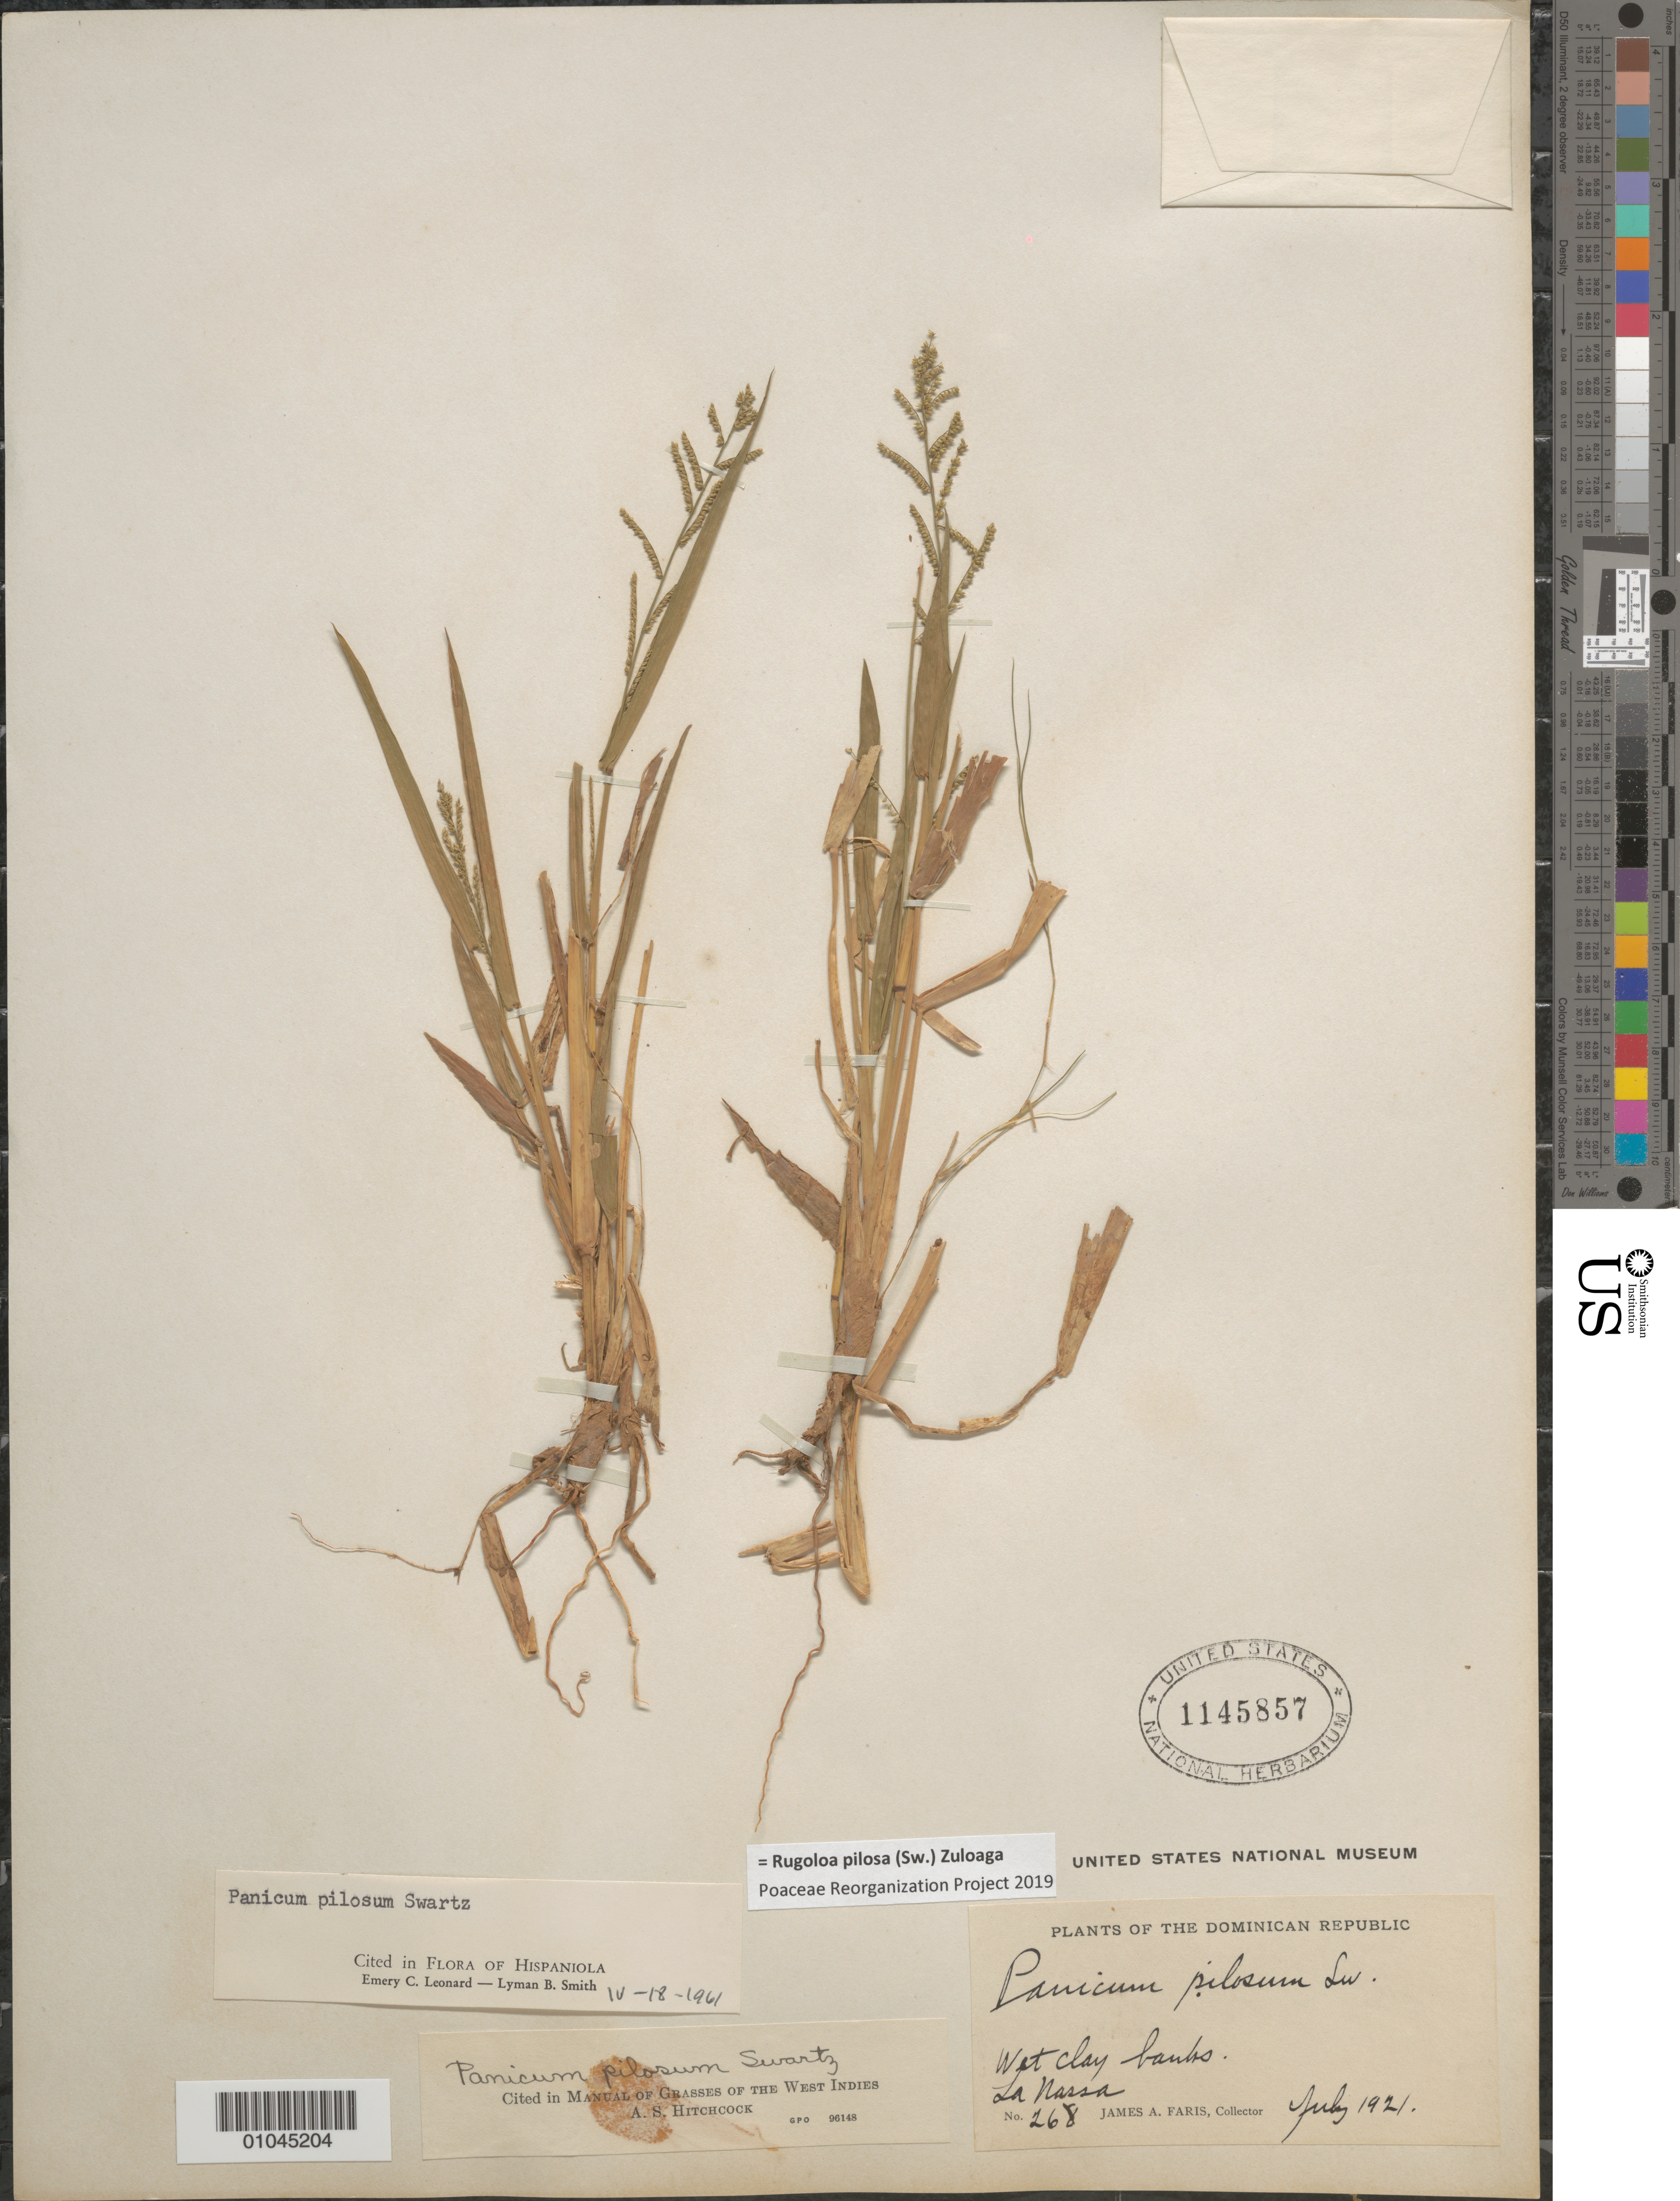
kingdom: Plantae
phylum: Tracheophyta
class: Liliopsida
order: Poales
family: Poaceae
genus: Panicum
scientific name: Panicum pilosum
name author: Sw.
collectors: J. Faris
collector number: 268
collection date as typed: Jul 1921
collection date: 1921-07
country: Dominican Republic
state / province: San Cristóbal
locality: La Nassa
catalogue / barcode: US 1145857